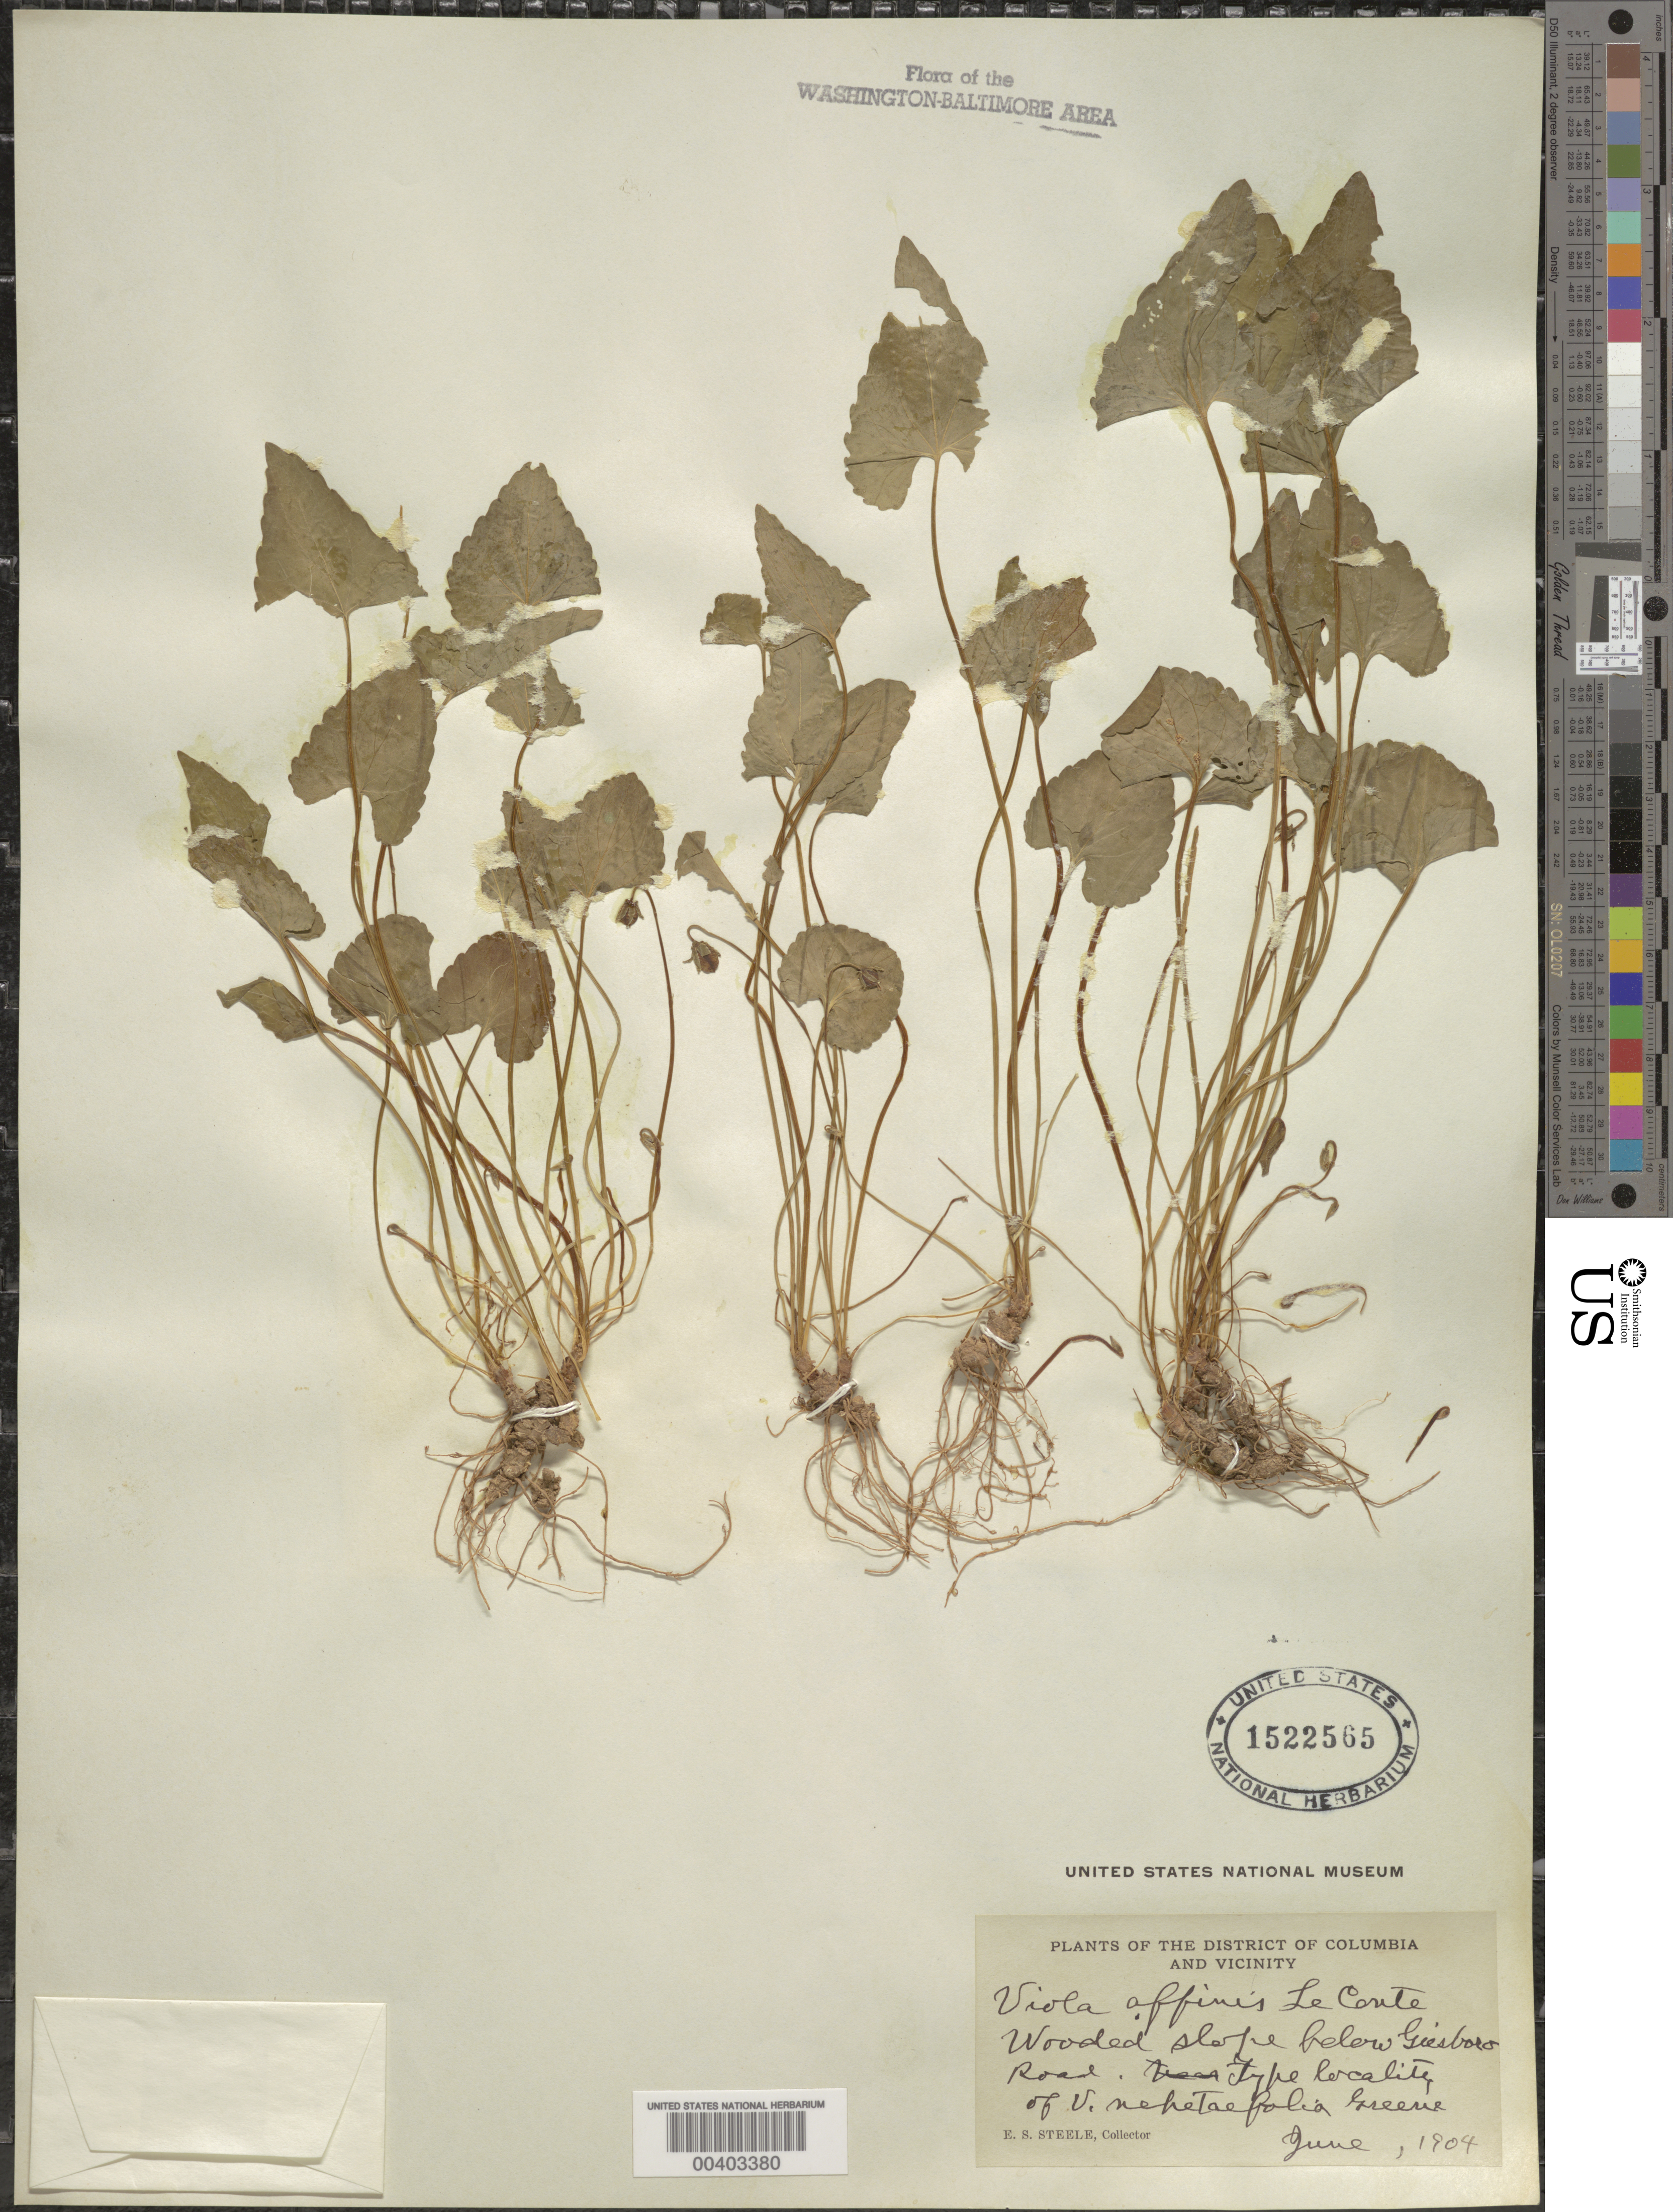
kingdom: Plantae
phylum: Tracheophyta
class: Magnoliopsida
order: Malpighiales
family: Violaceae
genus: Viola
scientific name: Viola sororia var. affinis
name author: (LeConte) McKinney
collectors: E. Steele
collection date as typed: Jun 1904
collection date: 1904-06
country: United States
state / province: District of Columbia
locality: Slope below Giesboro Rd.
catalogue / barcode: US 1522565